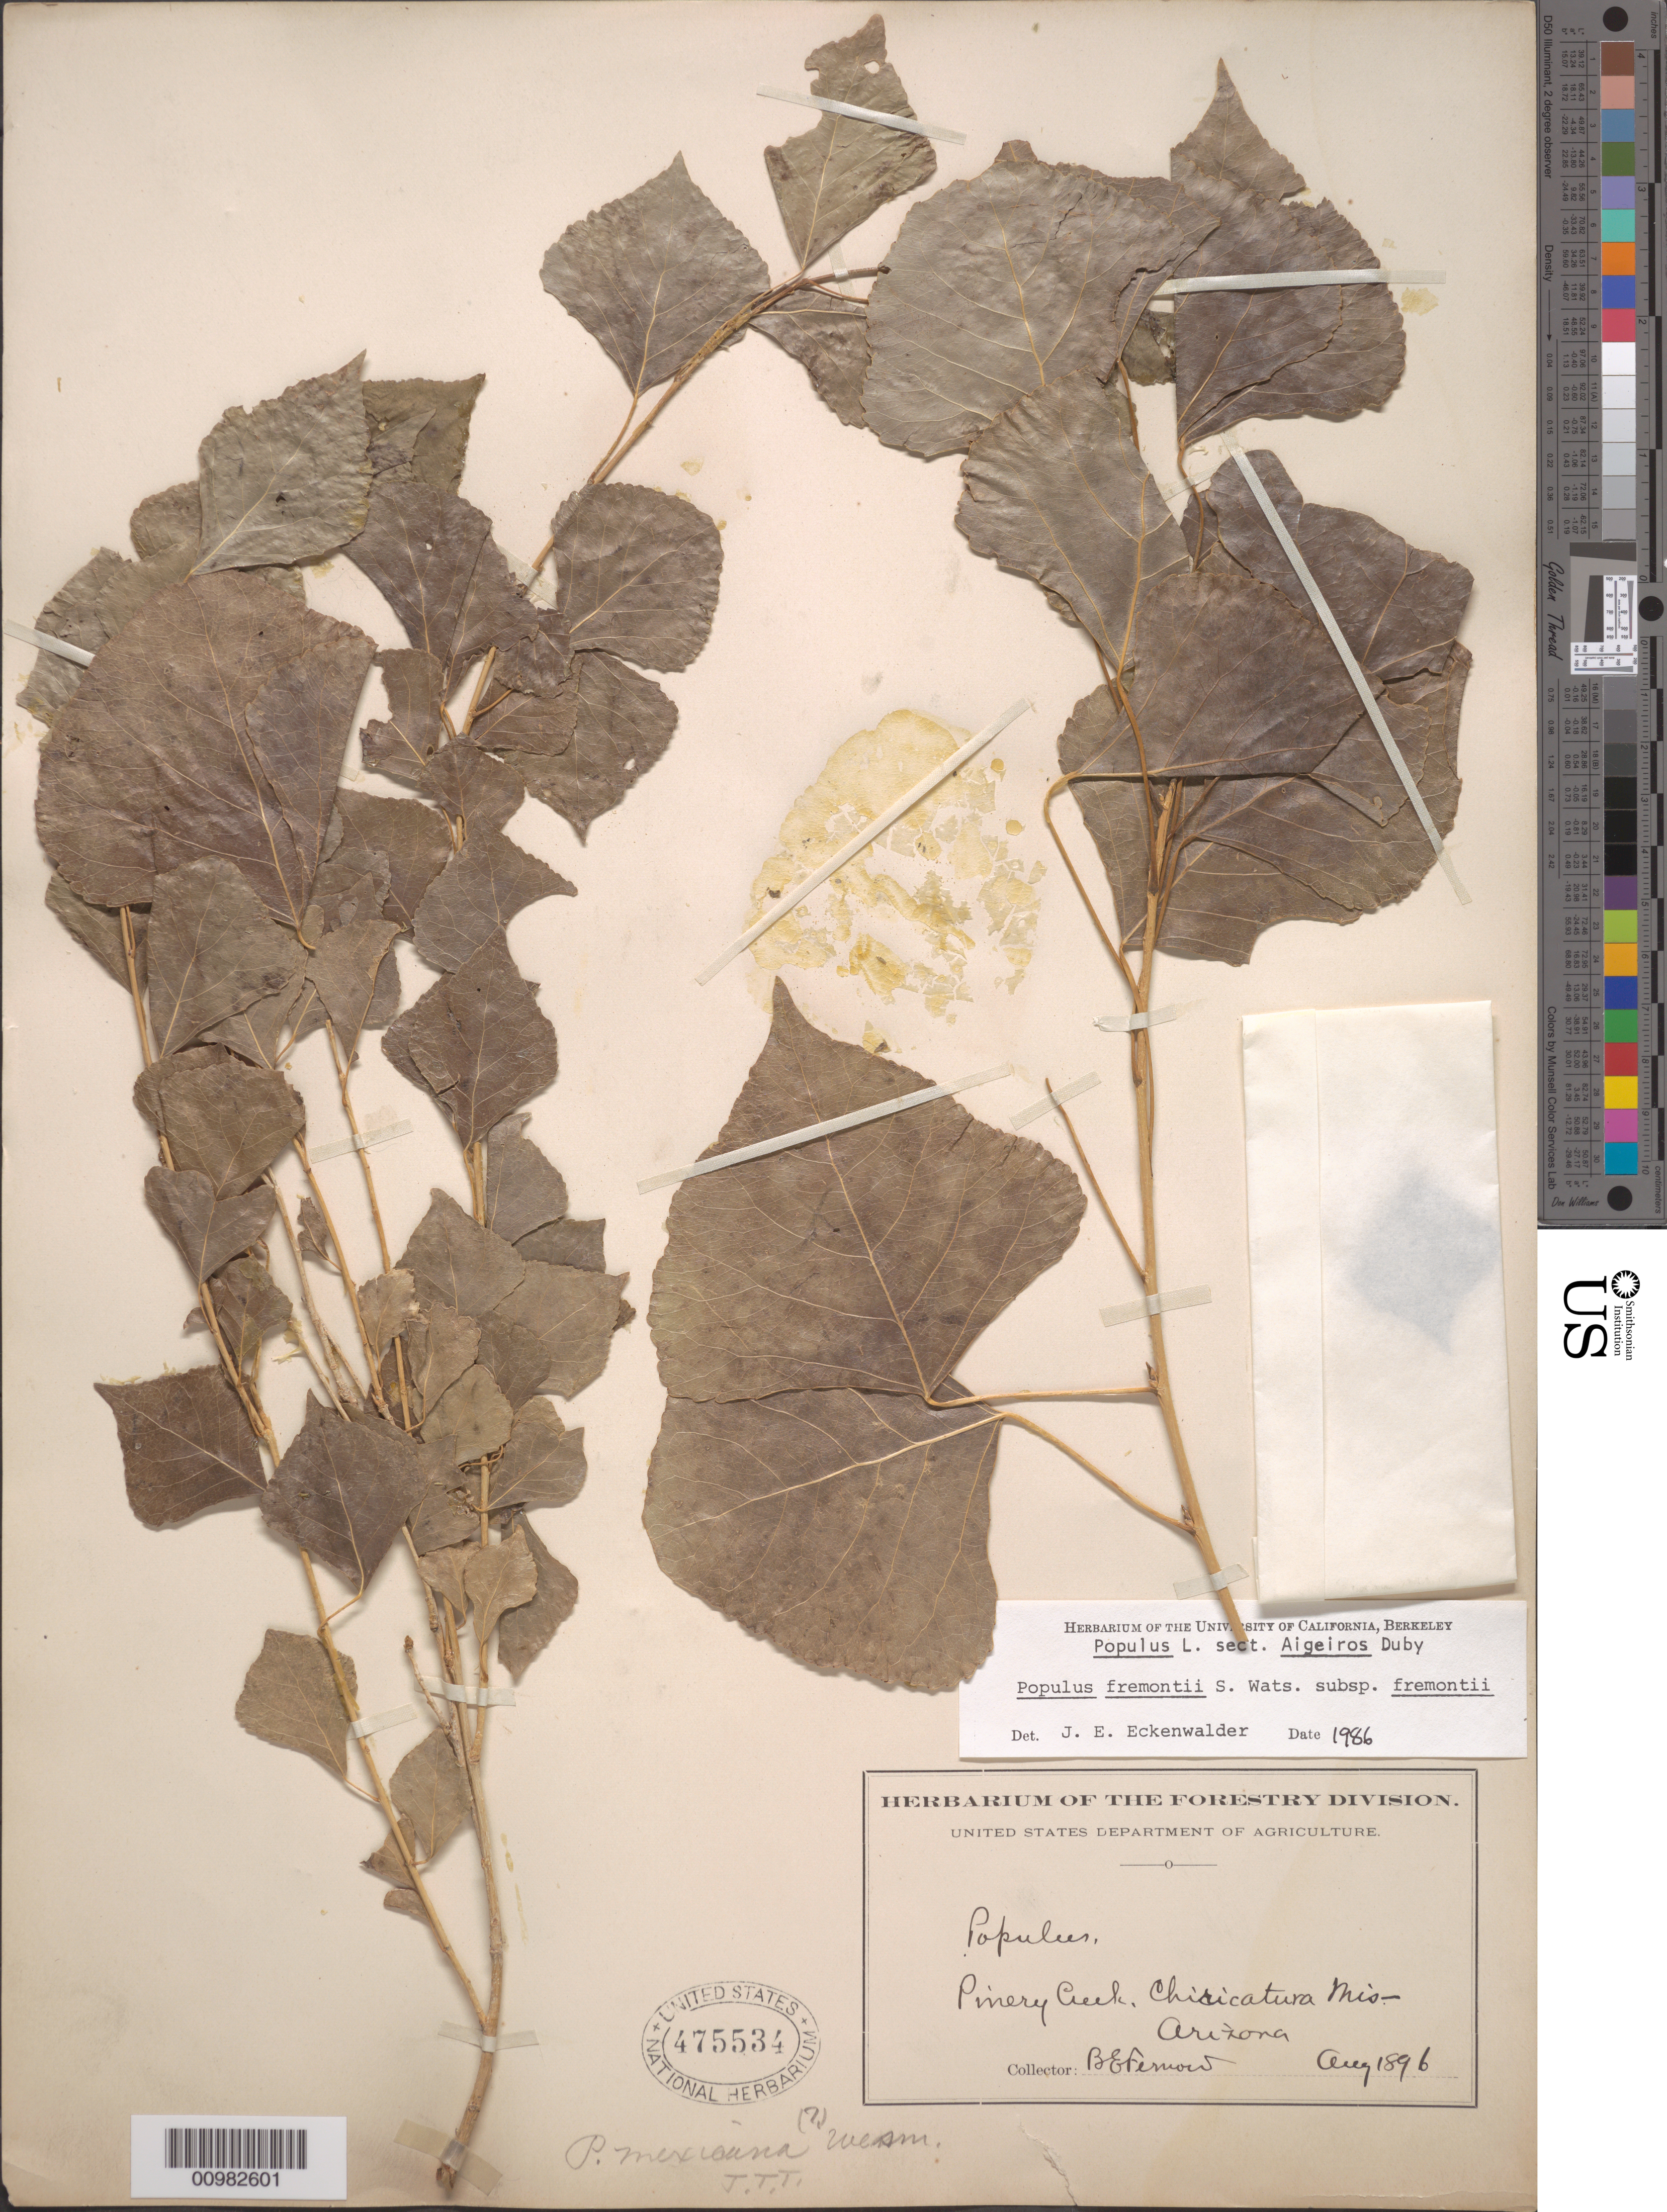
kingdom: Plantae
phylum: Tracheophyta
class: Magnoliopsida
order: Malpighiales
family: Salicaceae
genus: Populus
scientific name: Populus fremontii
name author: S. Watson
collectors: B. Fernow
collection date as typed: Aug 1896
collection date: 1896-08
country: United States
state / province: Arizona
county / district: Cochise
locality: Pinery Creek, Chiricahua Mountains.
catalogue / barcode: US 475534